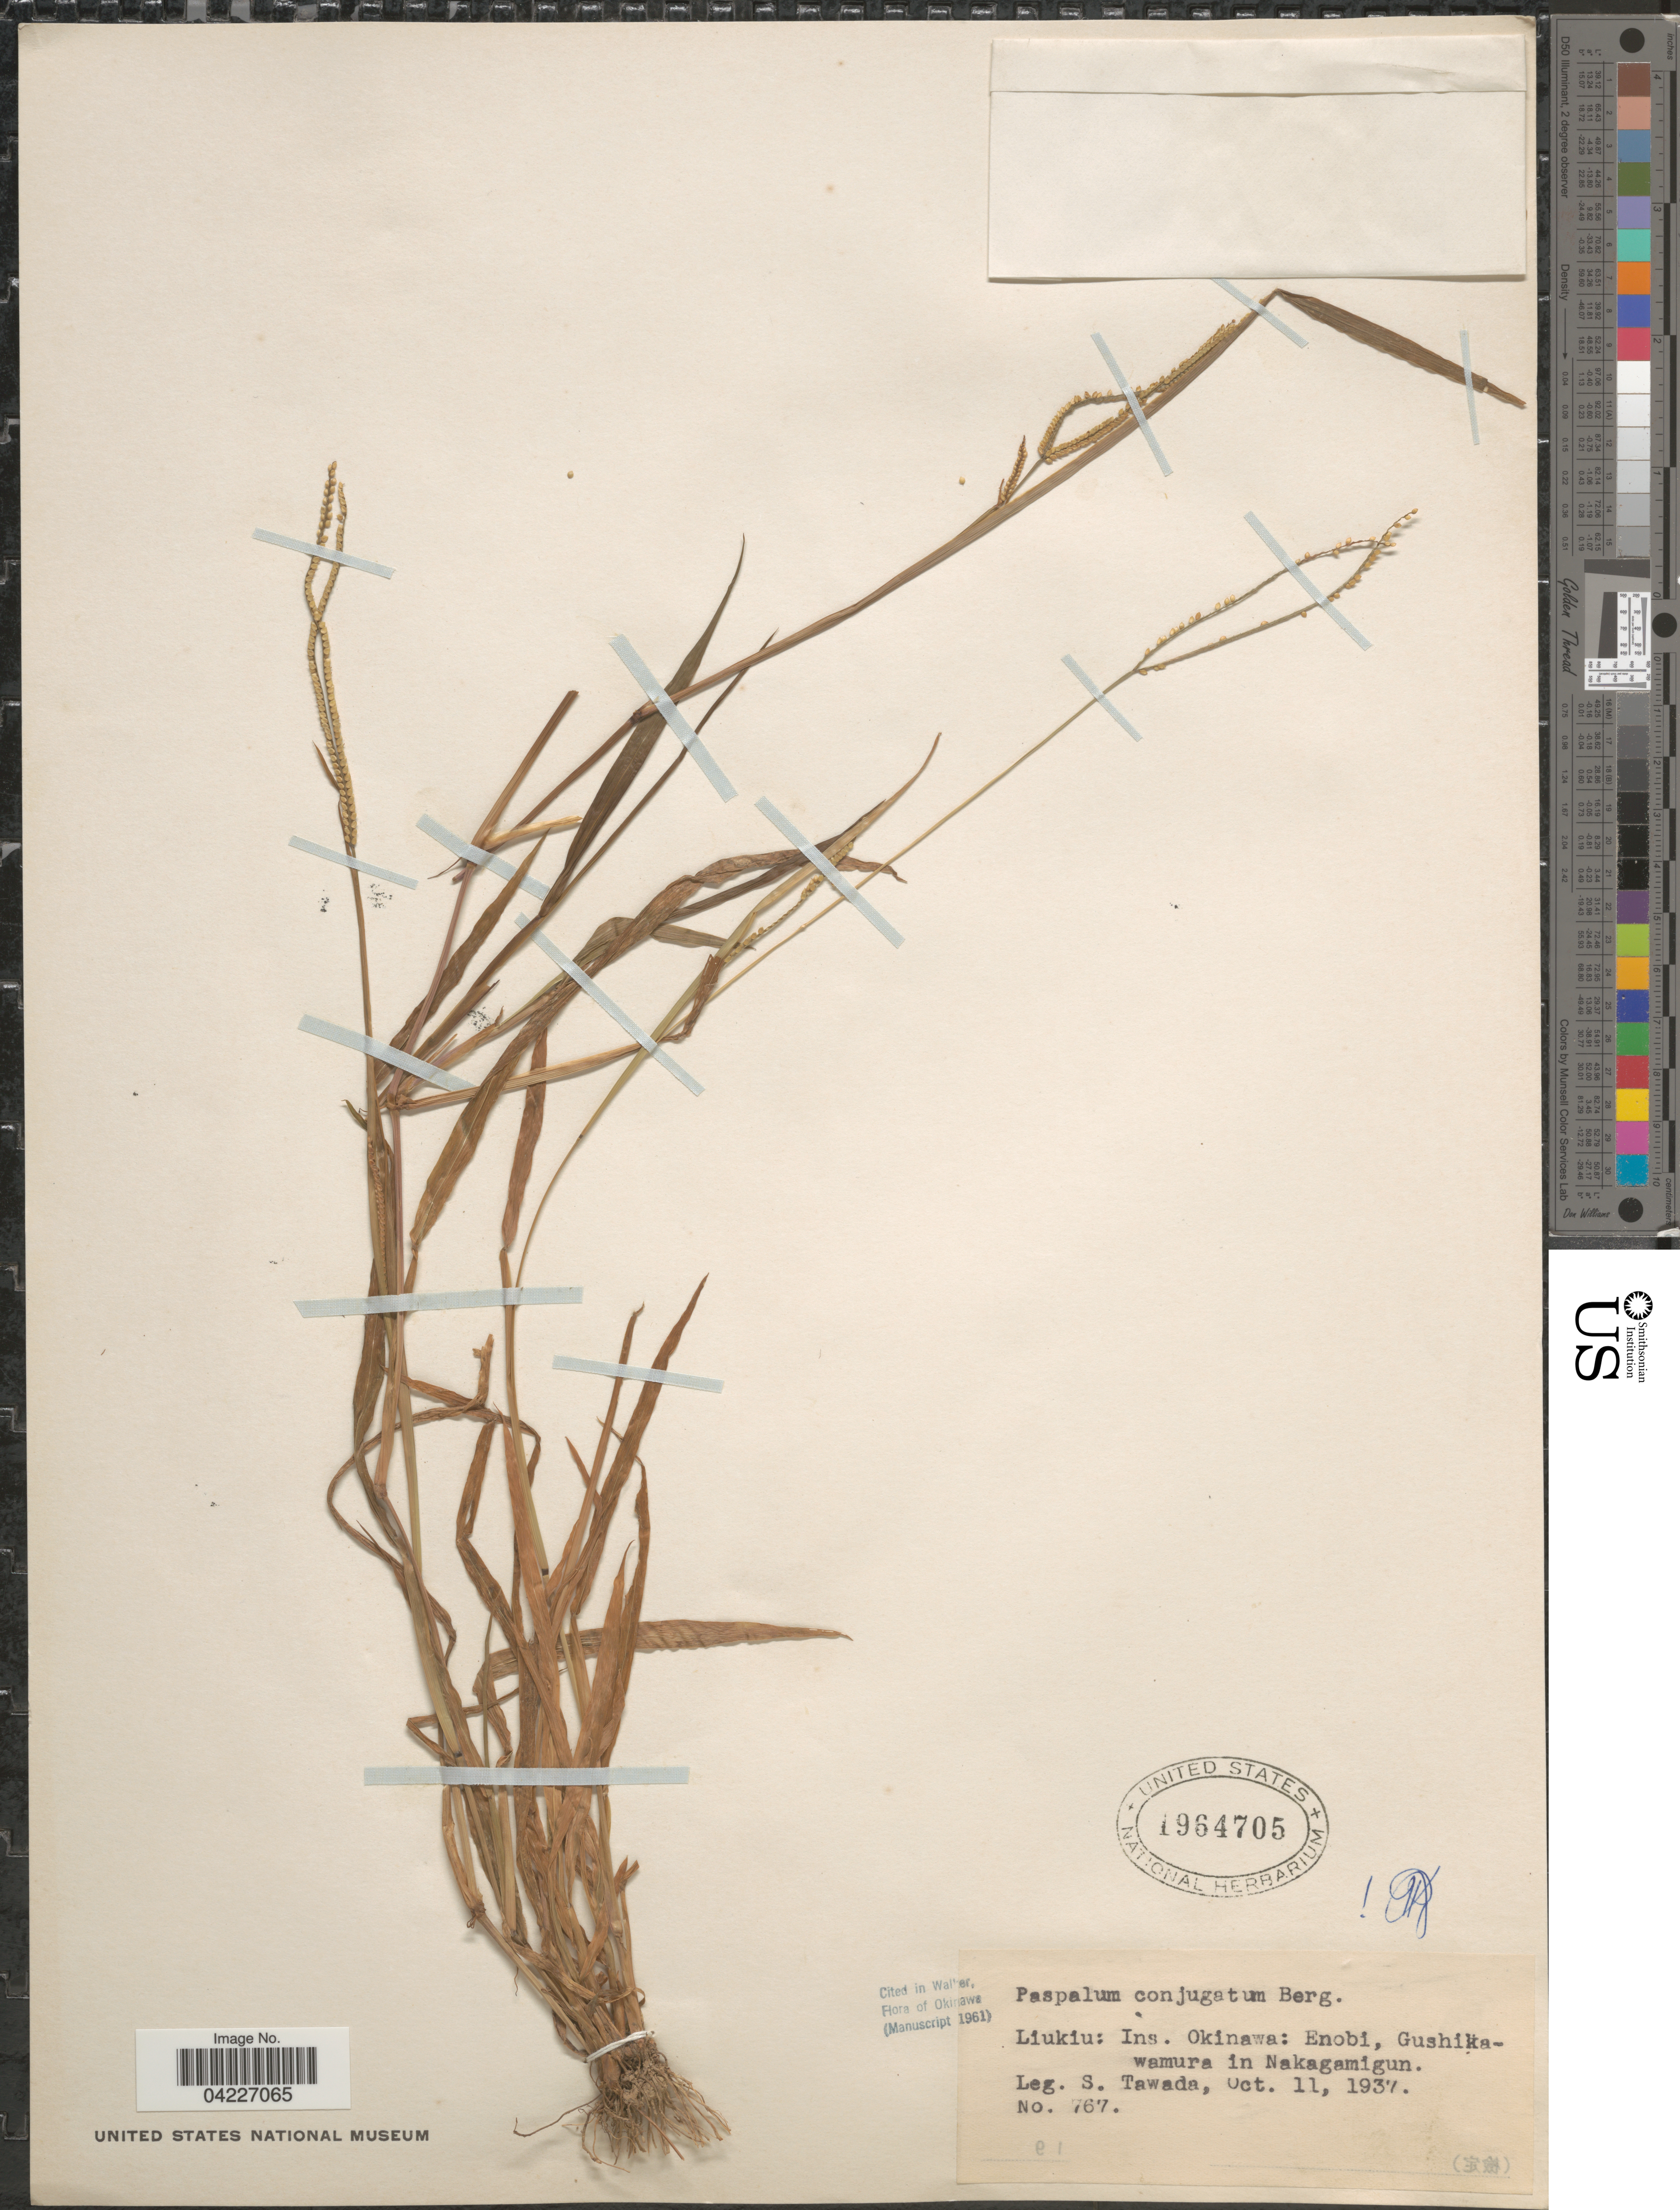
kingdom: Plantae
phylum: Tracheophyta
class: Liliopsida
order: Poales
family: Poaceae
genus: Paspalum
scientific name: Paspalum conjugatum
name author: P.J. Bergius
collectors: S. Tawada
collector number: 767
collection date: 1937-10-11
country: Japan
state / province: Okinawa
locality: Liukiu: Ins. Okinawa: Enobi, Gushikawamura in Nakagamigun.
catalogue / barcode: US 1964705